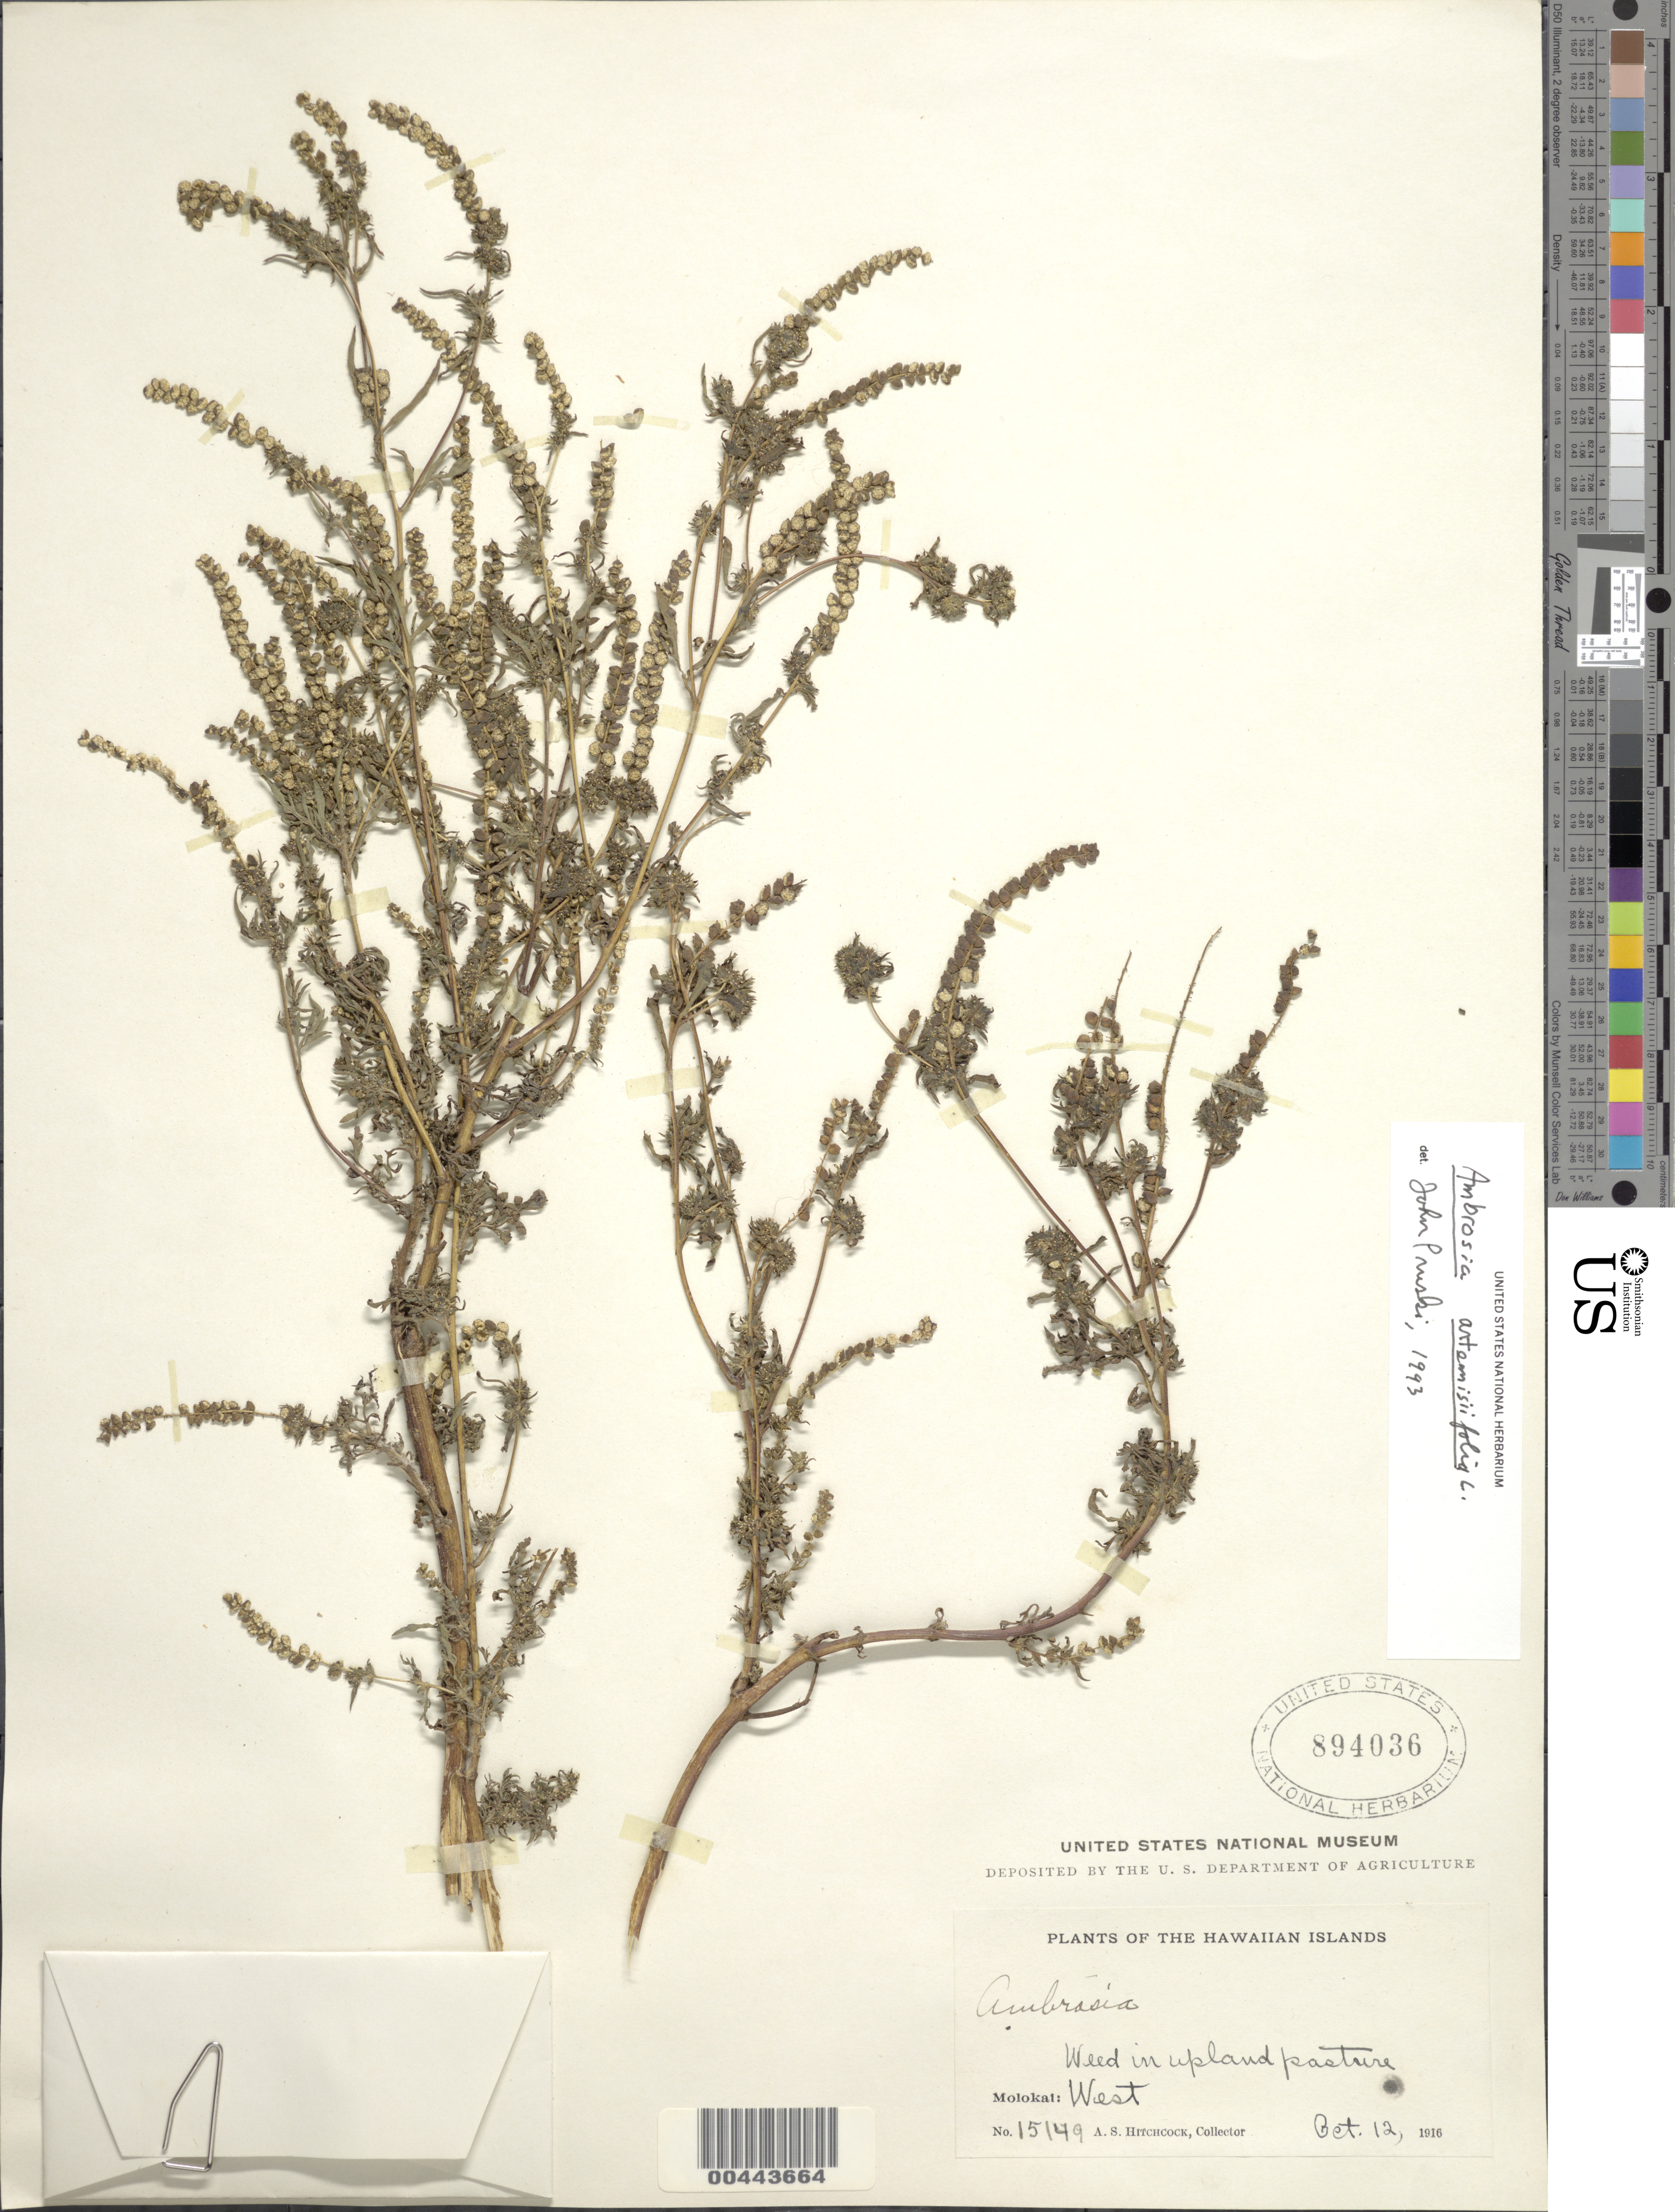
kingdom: Plantae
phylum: Tracheophyta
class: Magnoliopsida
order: Asterales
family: Asteraceae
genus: Ambrosia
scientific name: Ambrosia artemisiifolia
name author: L.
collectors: A. S. Hitchcock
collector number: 15149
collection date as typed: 12 Oct 1916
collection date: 1916-10-12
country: United States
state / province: Hawaii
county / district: Maui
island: Moloka'i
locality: W Molokai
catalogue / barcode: US 894036